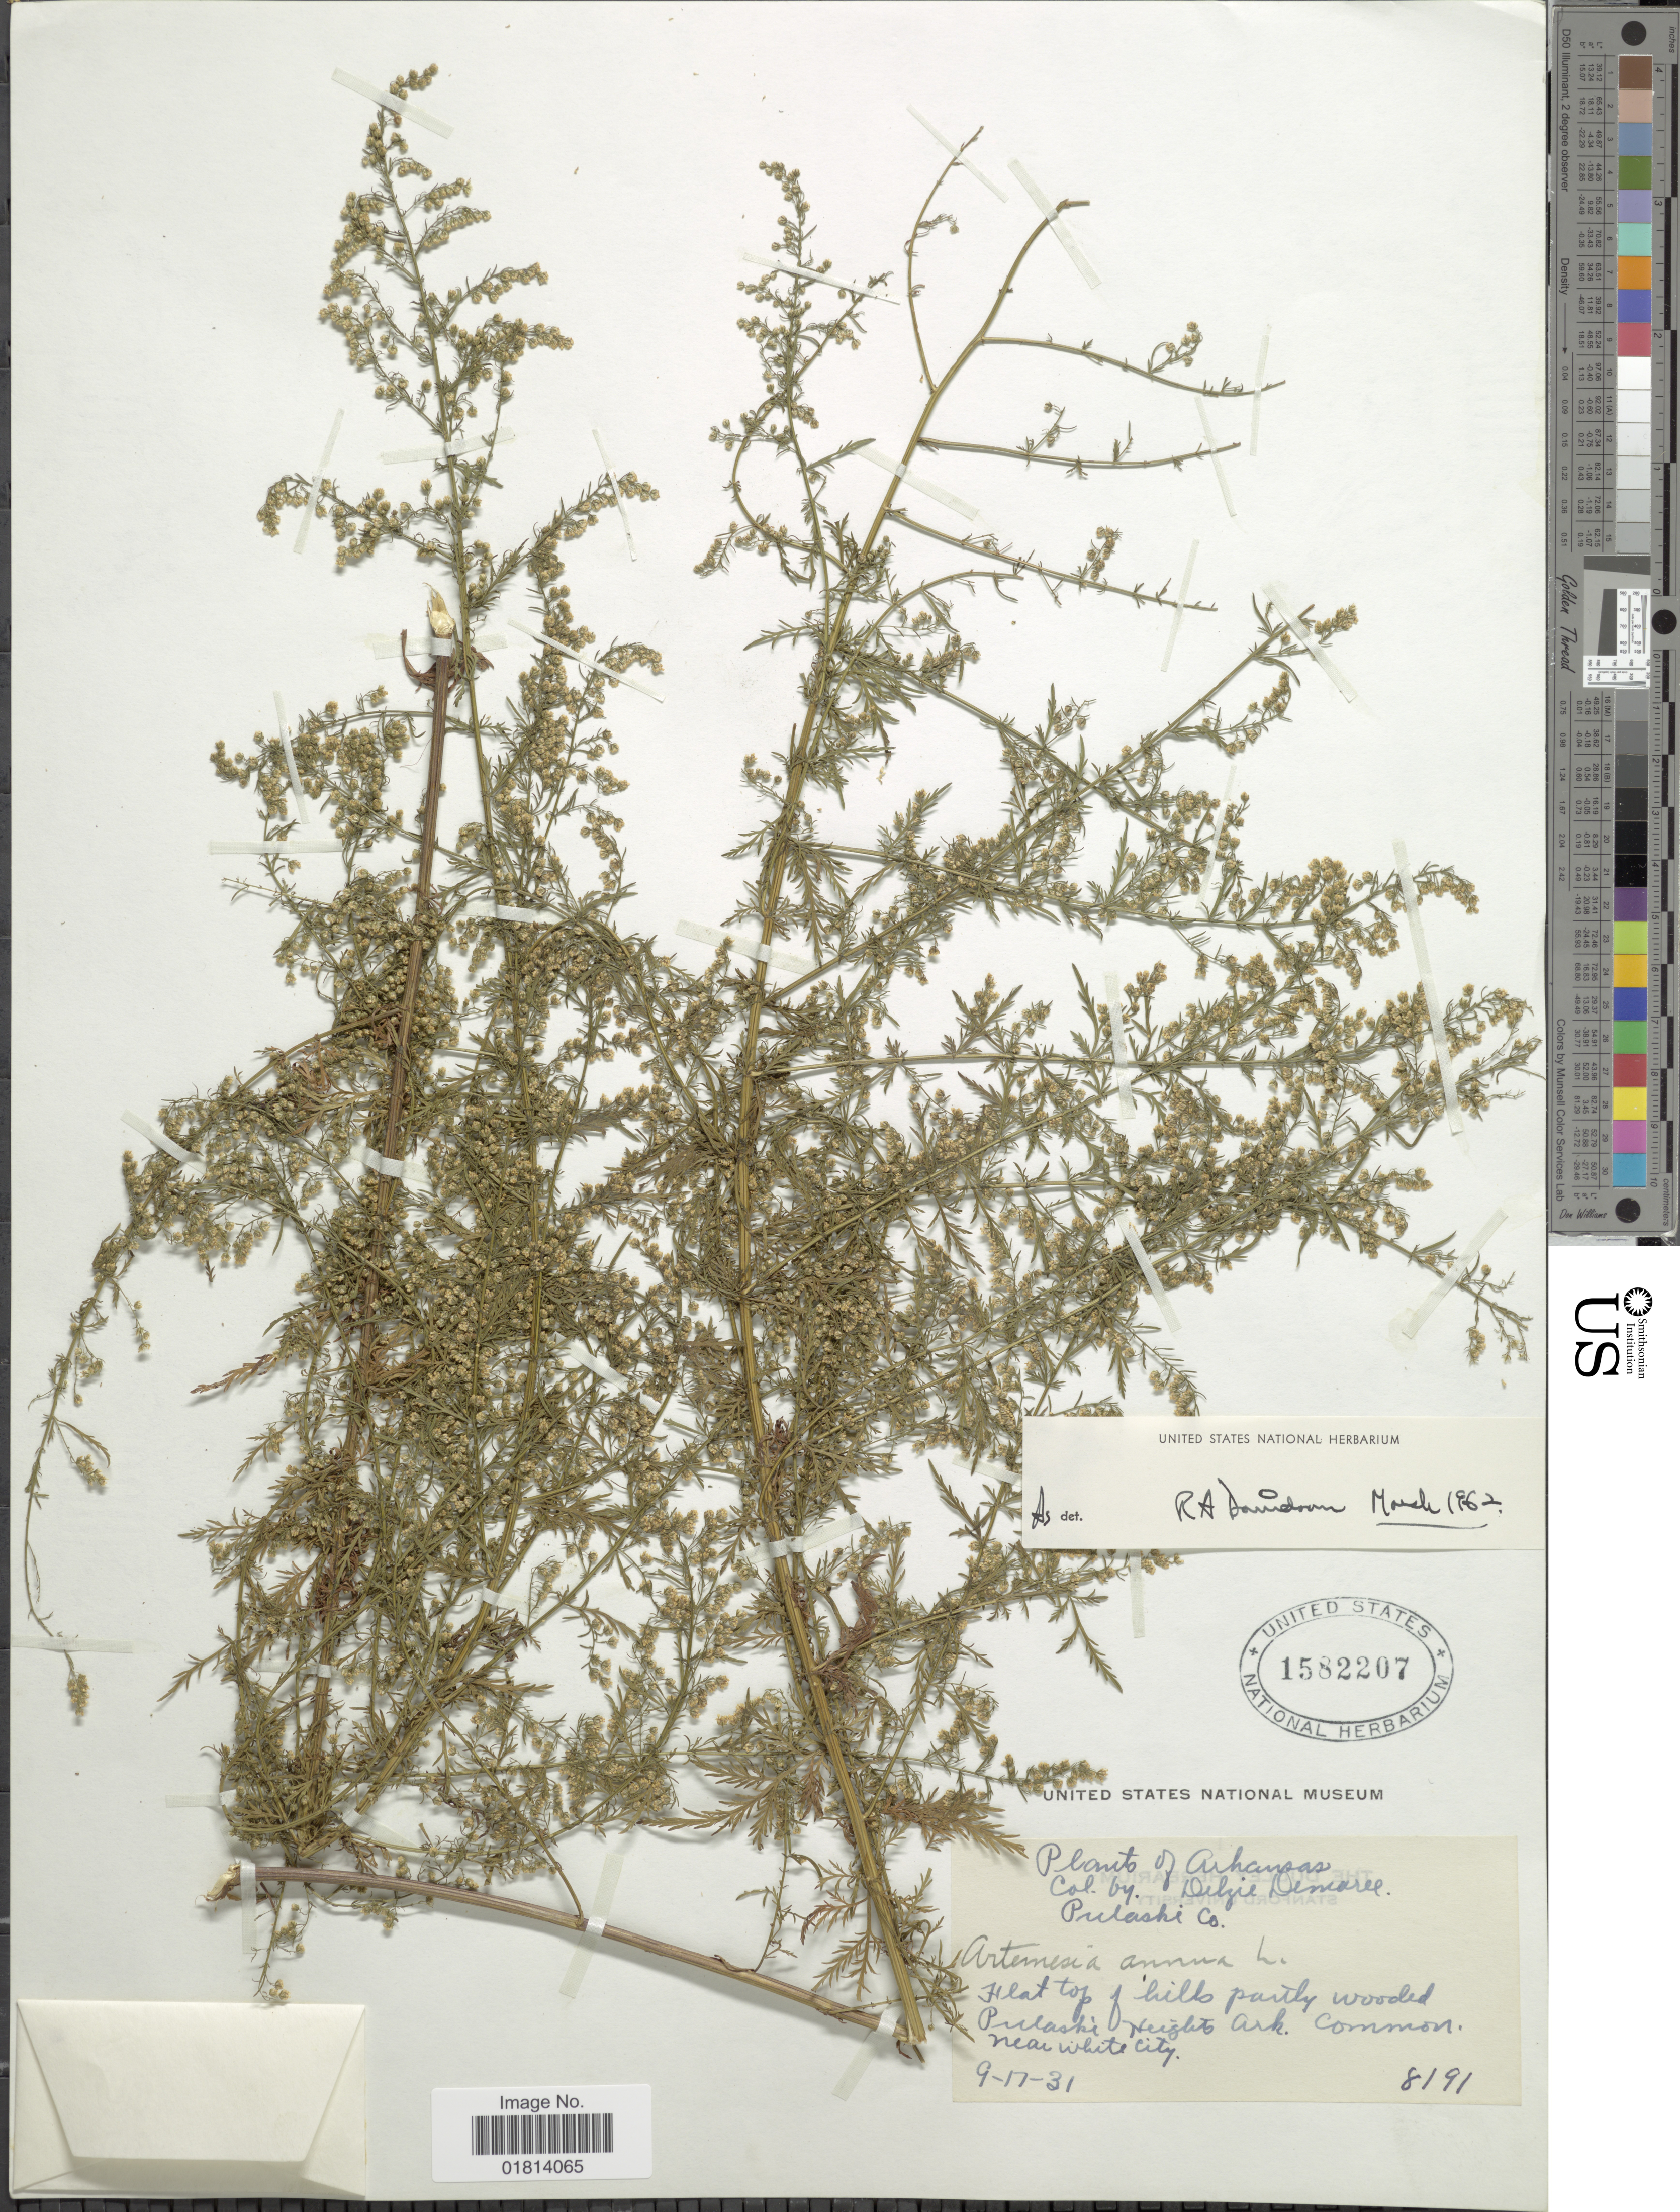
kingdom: Plantae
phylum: Tracheophyta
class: Magnoliopsida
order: Asterales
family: Asteraceae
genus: Artemisia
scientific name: Artemisia annua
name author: L.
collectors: D. Demaree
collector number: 8191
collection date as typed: Transcribed d/m/y: 17/9/31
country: United States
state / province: Arkansas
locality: Pulashi Co. Flat top of hills partly wooded Pulaski Weights Ark. Near White City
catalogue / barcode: US 1582207